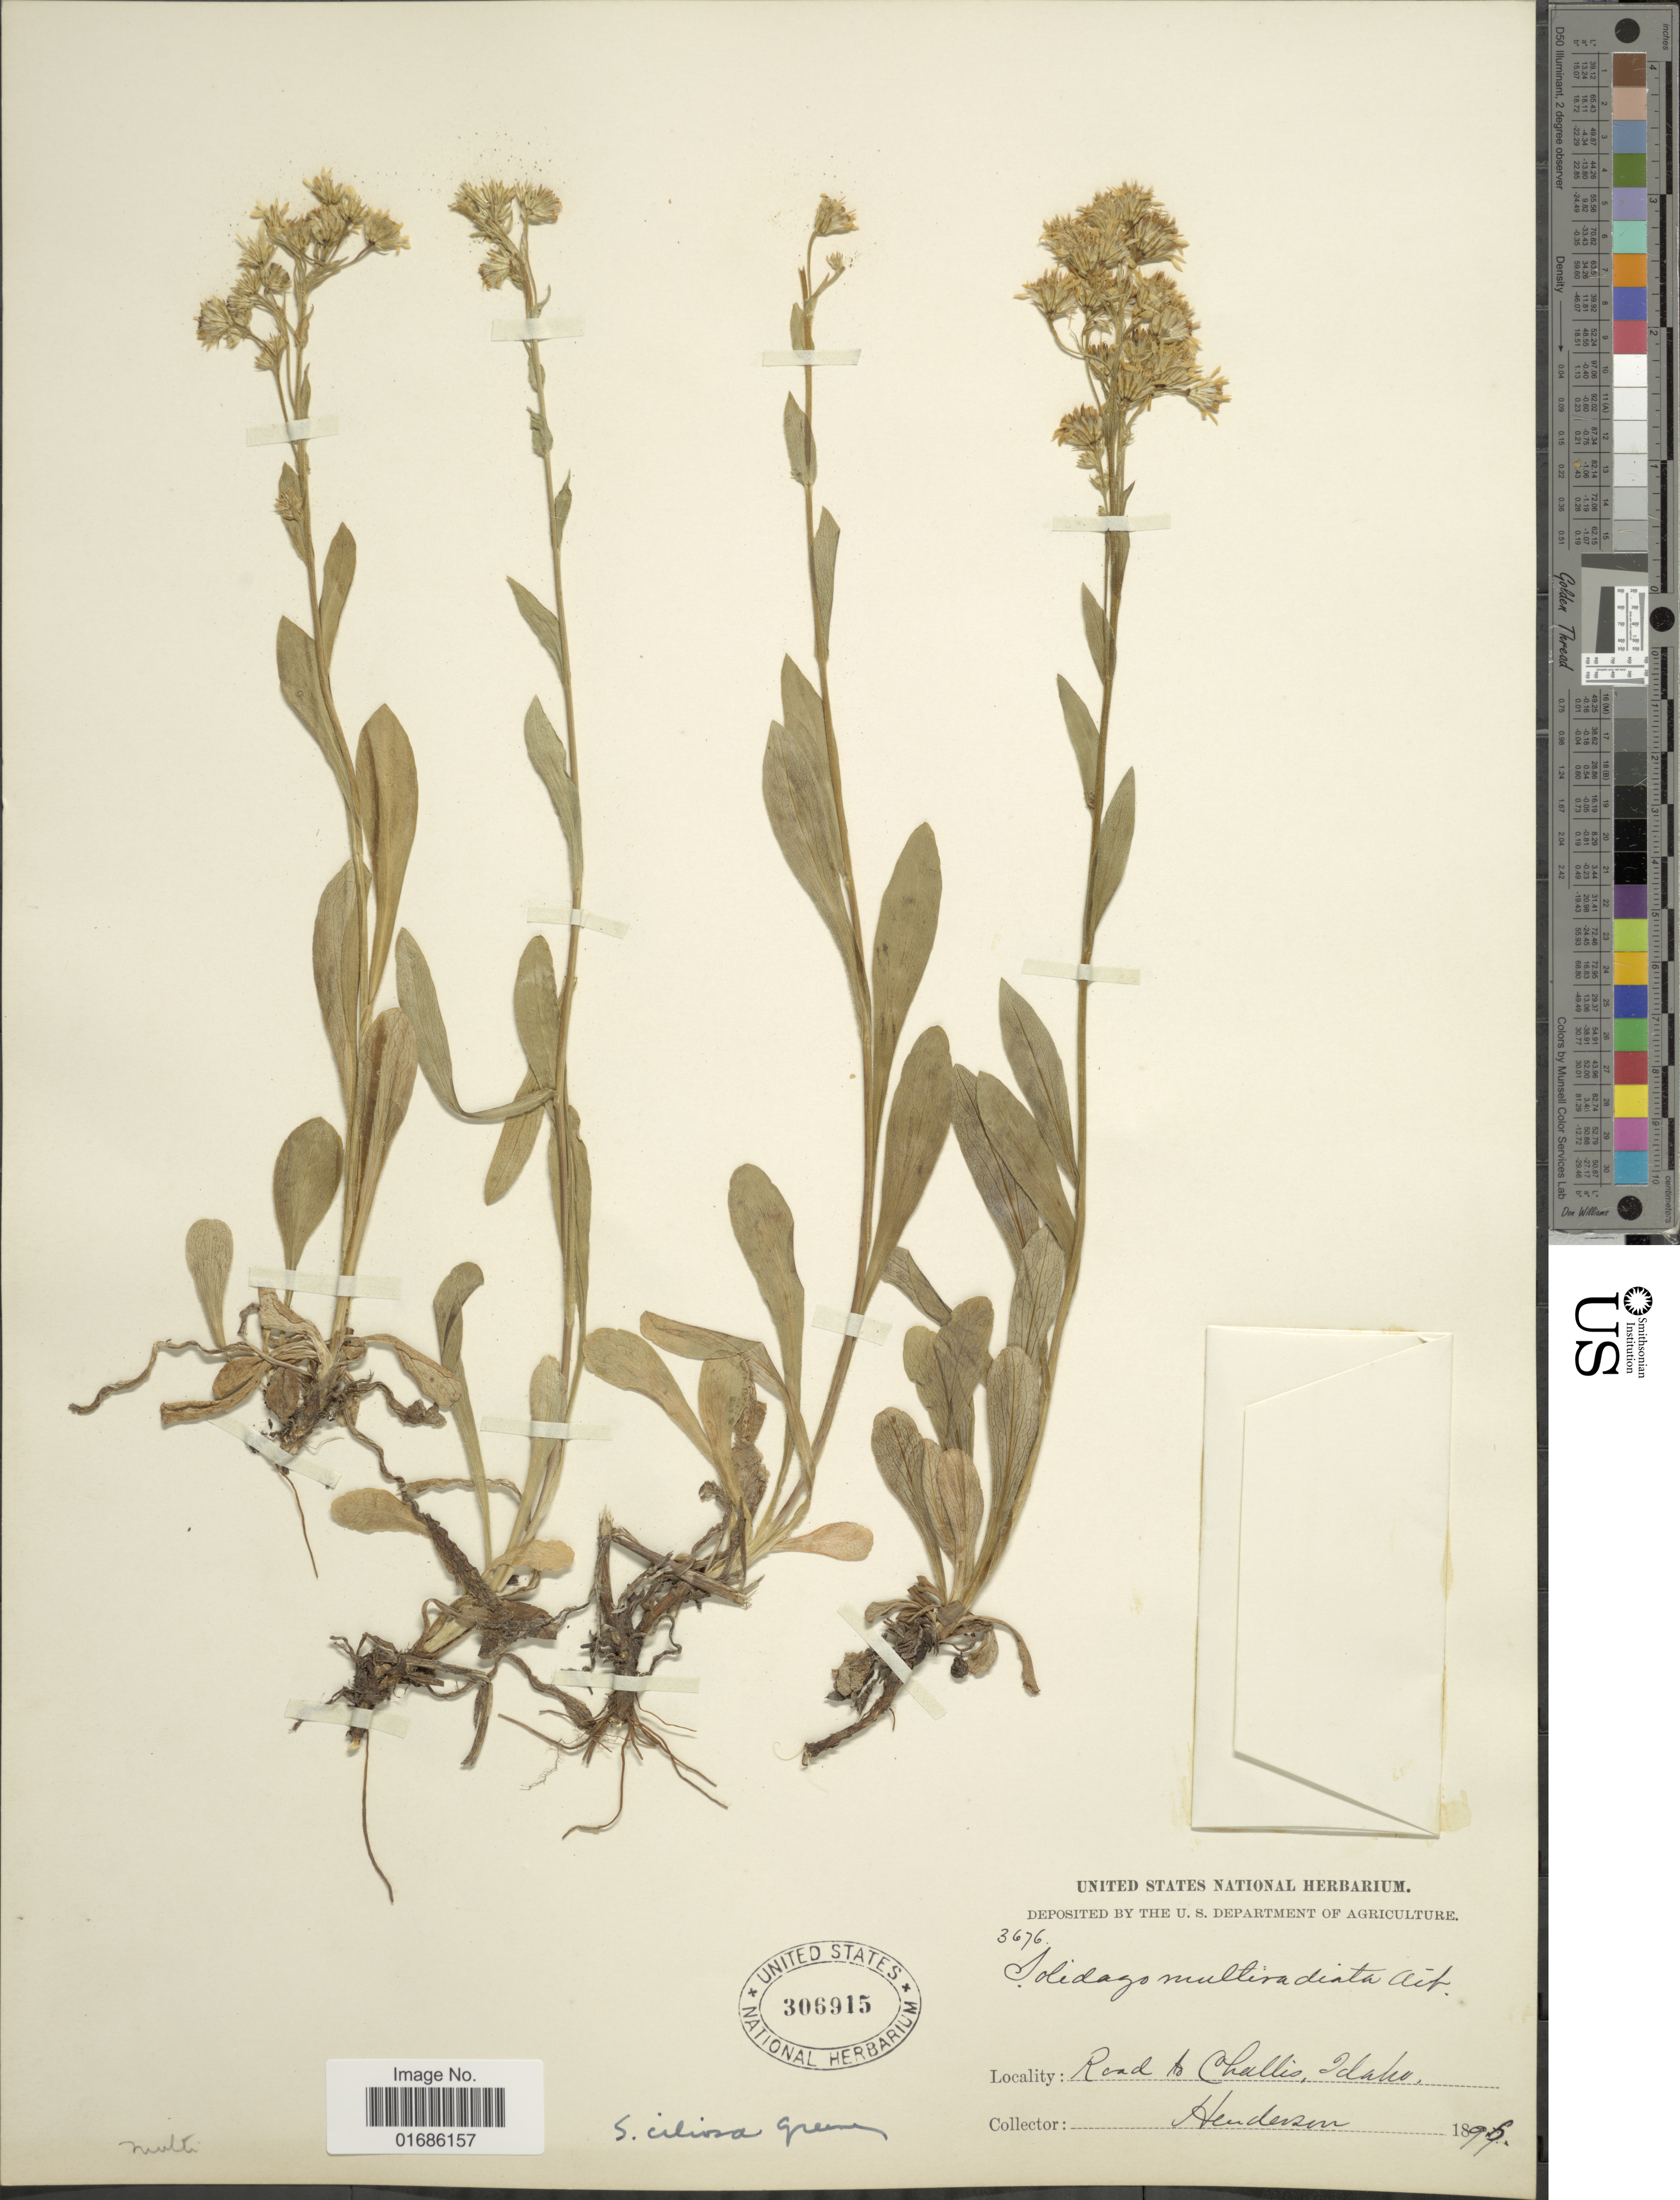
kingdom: Plantae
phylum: Tracheophyta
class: Magnoliopsida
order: Asterales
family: Asteraceae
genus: Solidago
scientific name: Solidago ciliosa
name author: Greene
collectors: Henderson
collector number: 3676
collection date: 1895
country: United States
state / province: Idaho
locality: Road to Challis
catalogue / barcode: US 306915